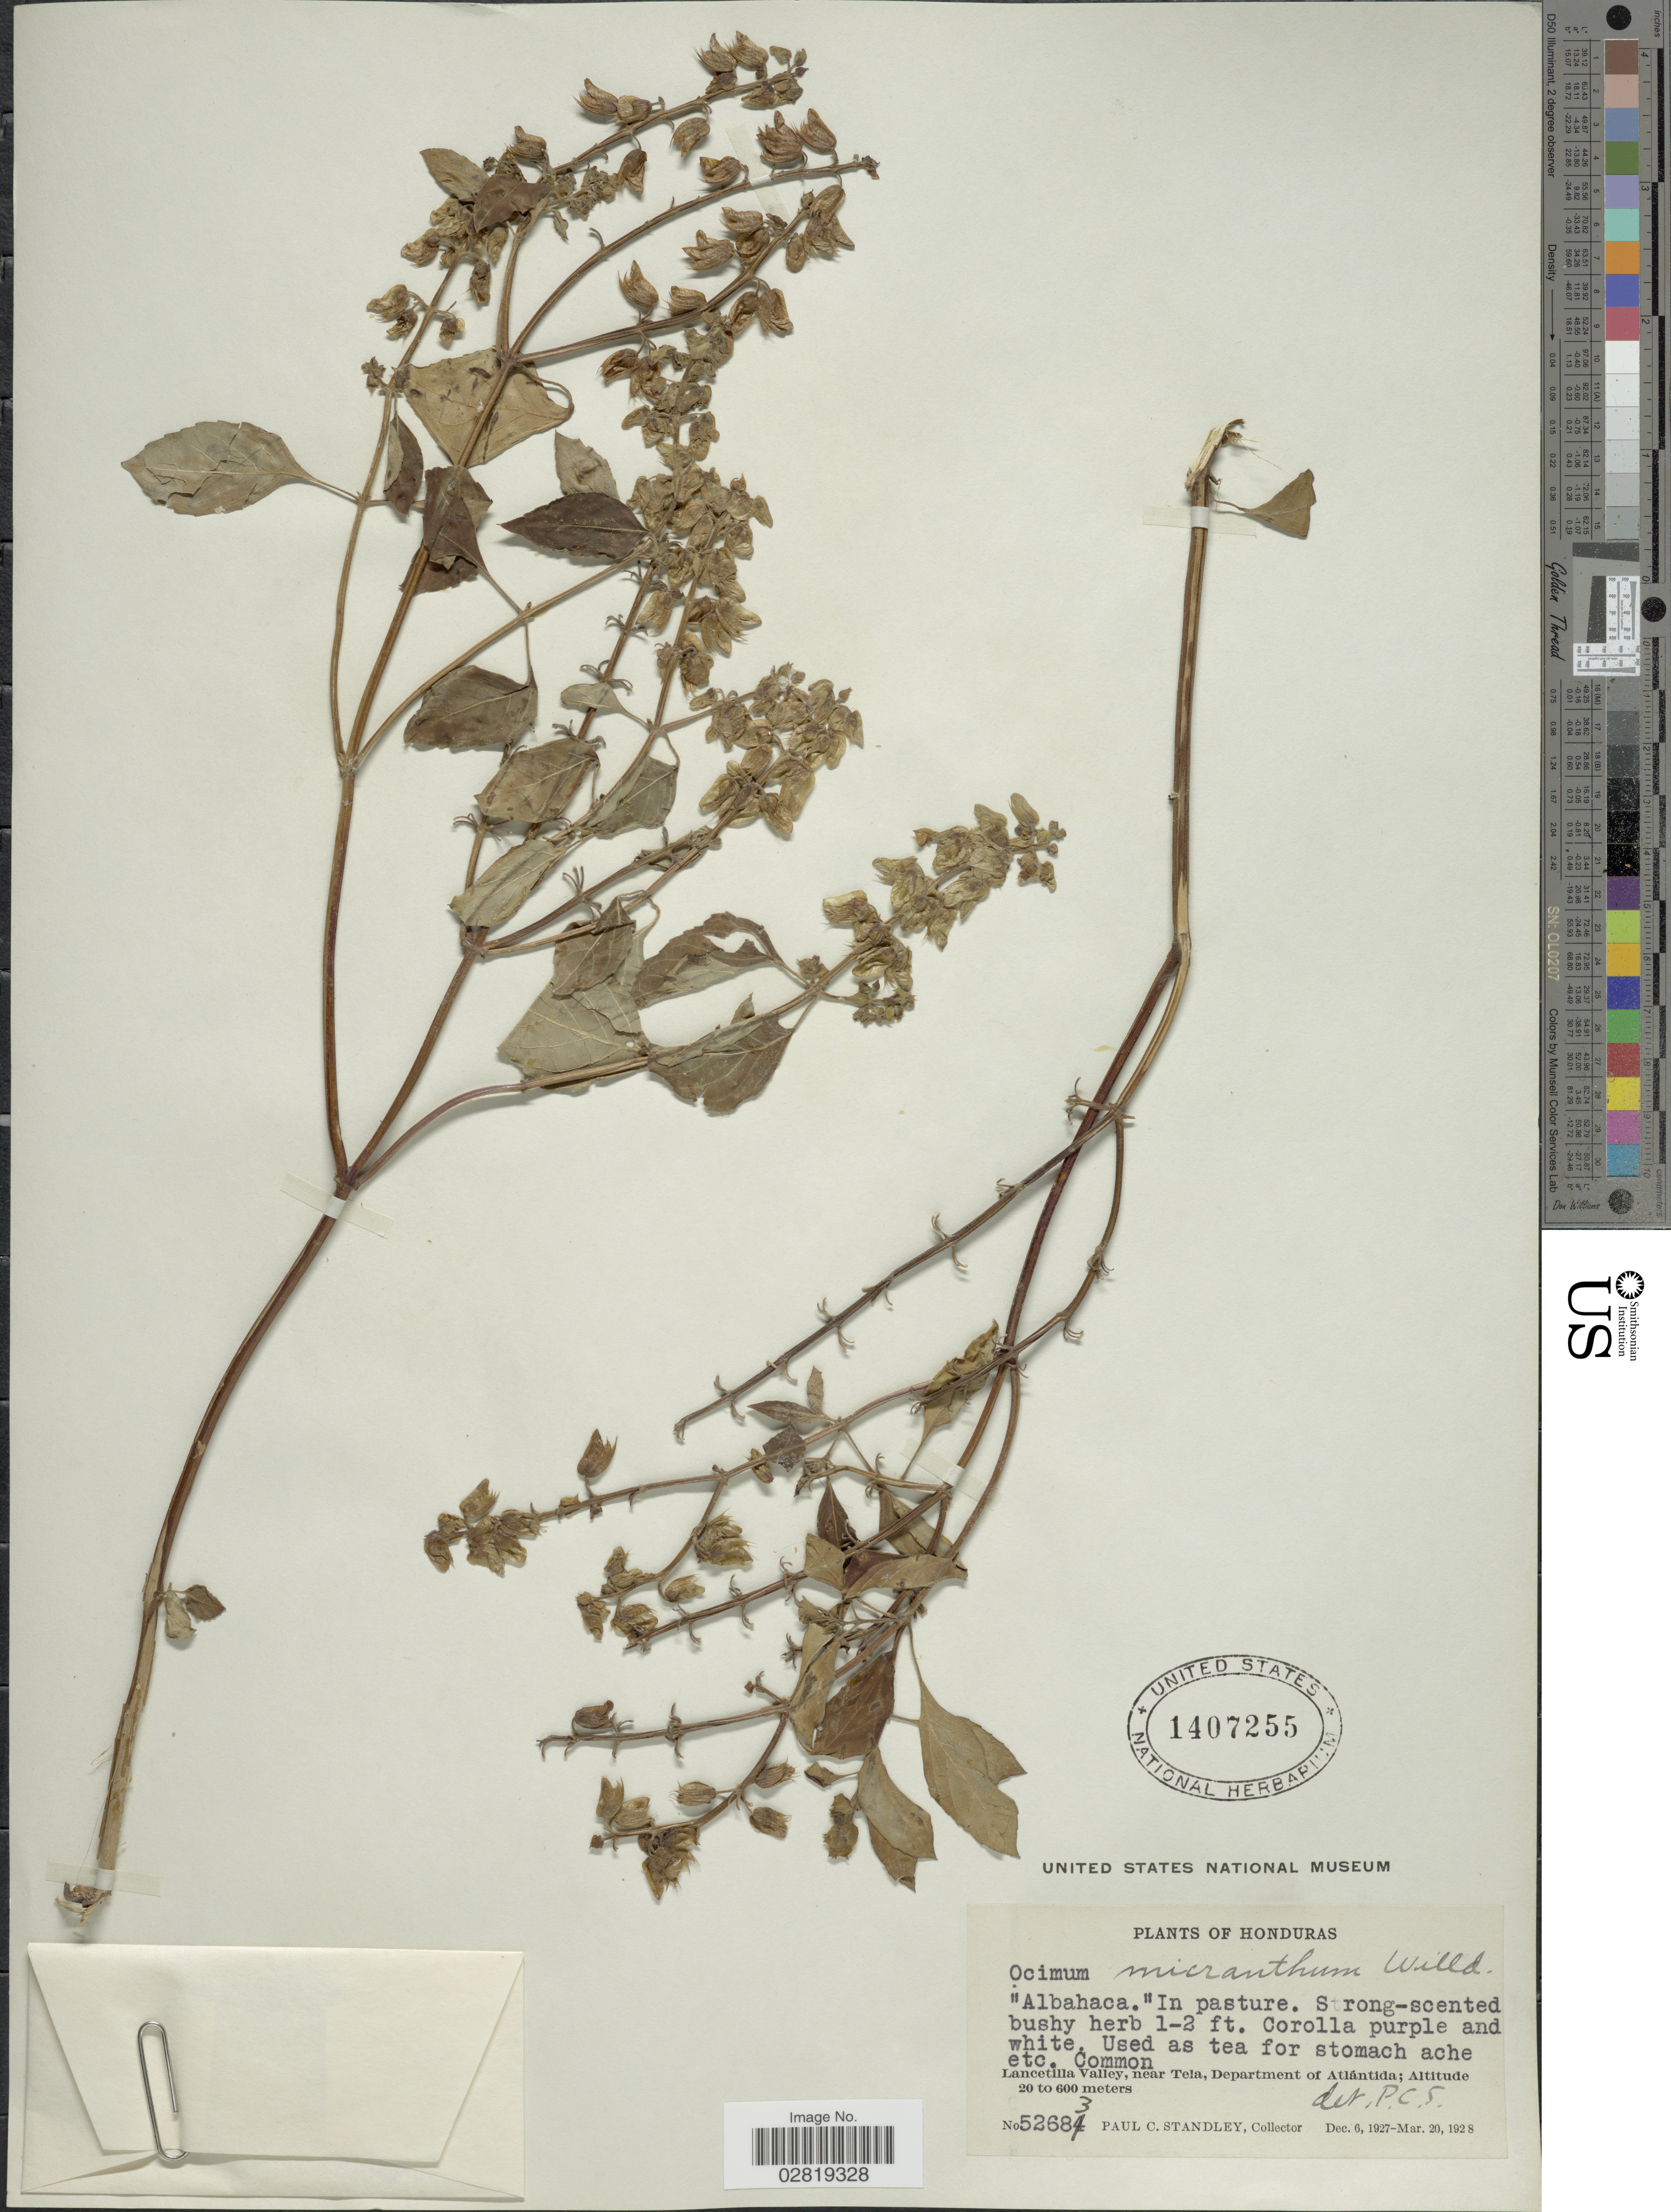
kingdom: Plantae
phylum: Tracheophyta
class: Magnoliopsida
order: Lamiales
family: Lamiaceae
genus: Ocimum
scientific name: Ocimum campechianum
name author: Mill.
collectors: P. C. Standley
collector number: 52683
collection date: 1927-12-06/1928-03-20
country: Honduras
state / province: Atlántida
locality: Lancetilla Valley, near Tela, Department of Atlántida.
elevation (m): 20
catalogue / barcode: US 1407255